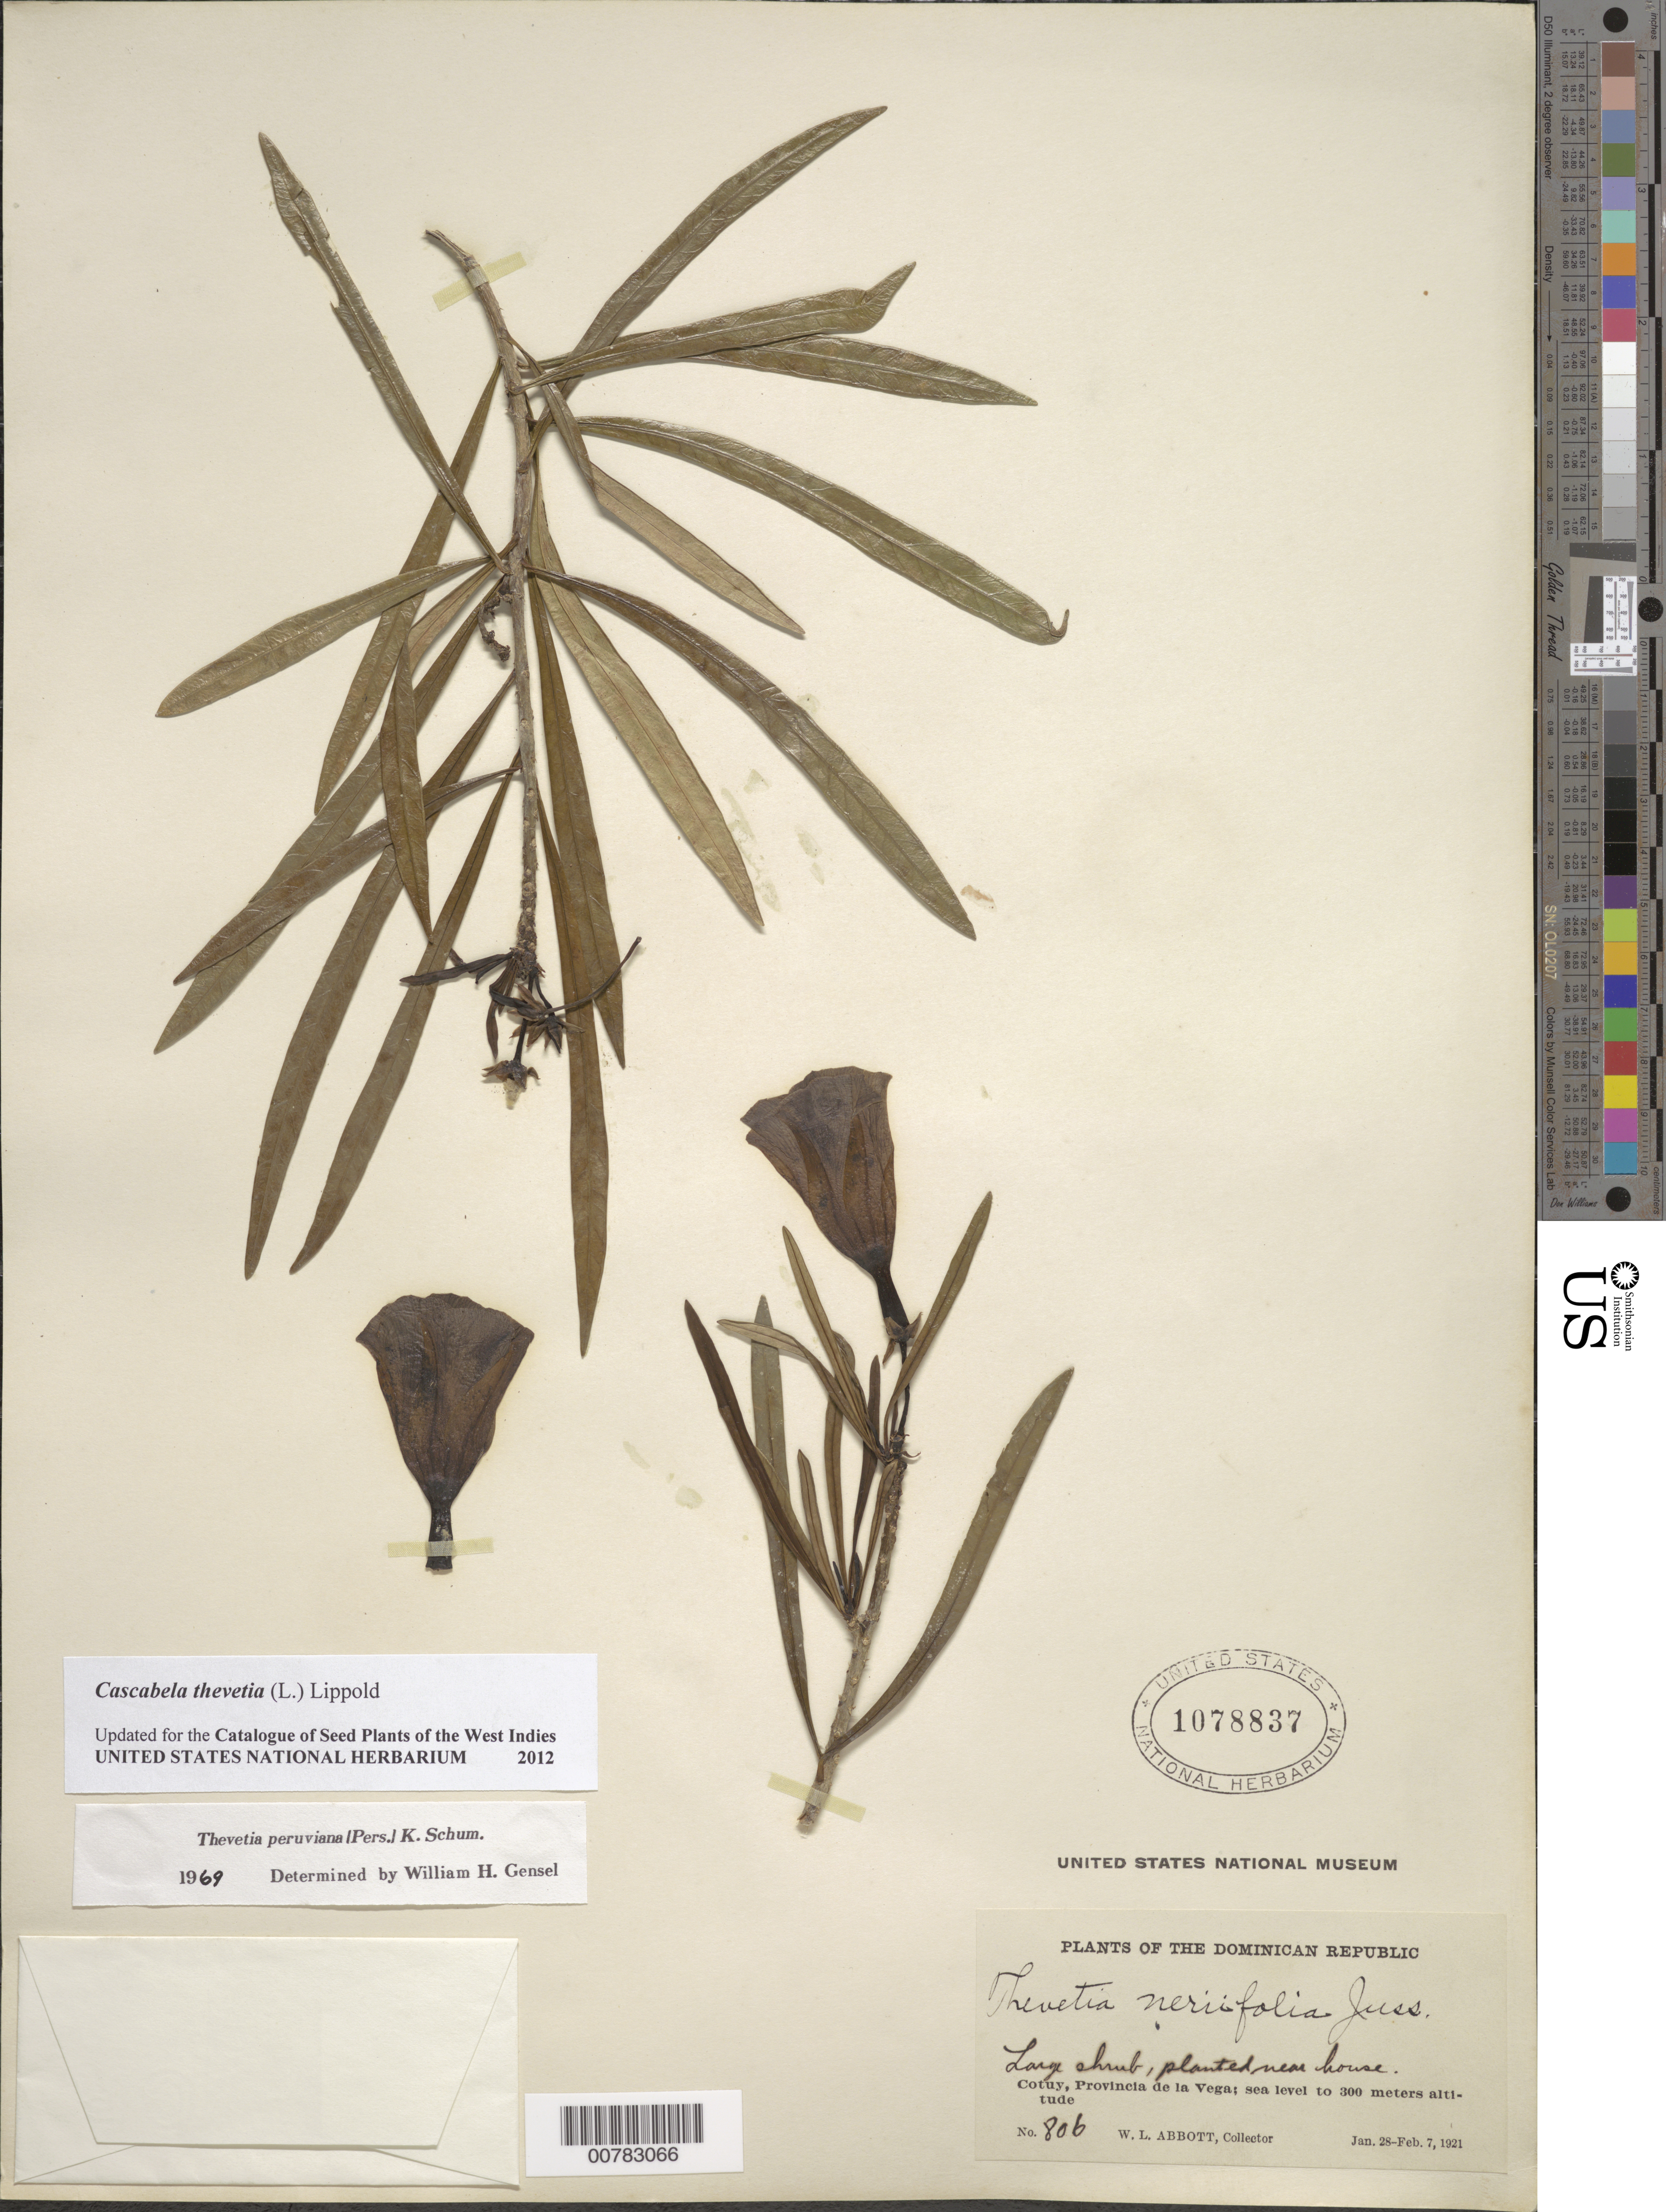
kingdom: Plantae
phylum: Tracheophyta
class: Magnoliopsida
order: Gentianales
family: Apocynaceae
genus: Cascabela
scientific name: Cascabela thevetia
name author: (L.) Lippold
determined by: Gensel, W. H.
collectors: W. L. Abbott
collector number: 806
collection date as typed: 28 Feb 1910 to 07 Feb 1921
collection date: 1910-02-28/1921-02-07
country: Dominican Republic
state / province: La Vega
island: Hispaniola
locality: Cotuy, planted near house.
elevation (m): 0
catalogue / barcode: US 1078837